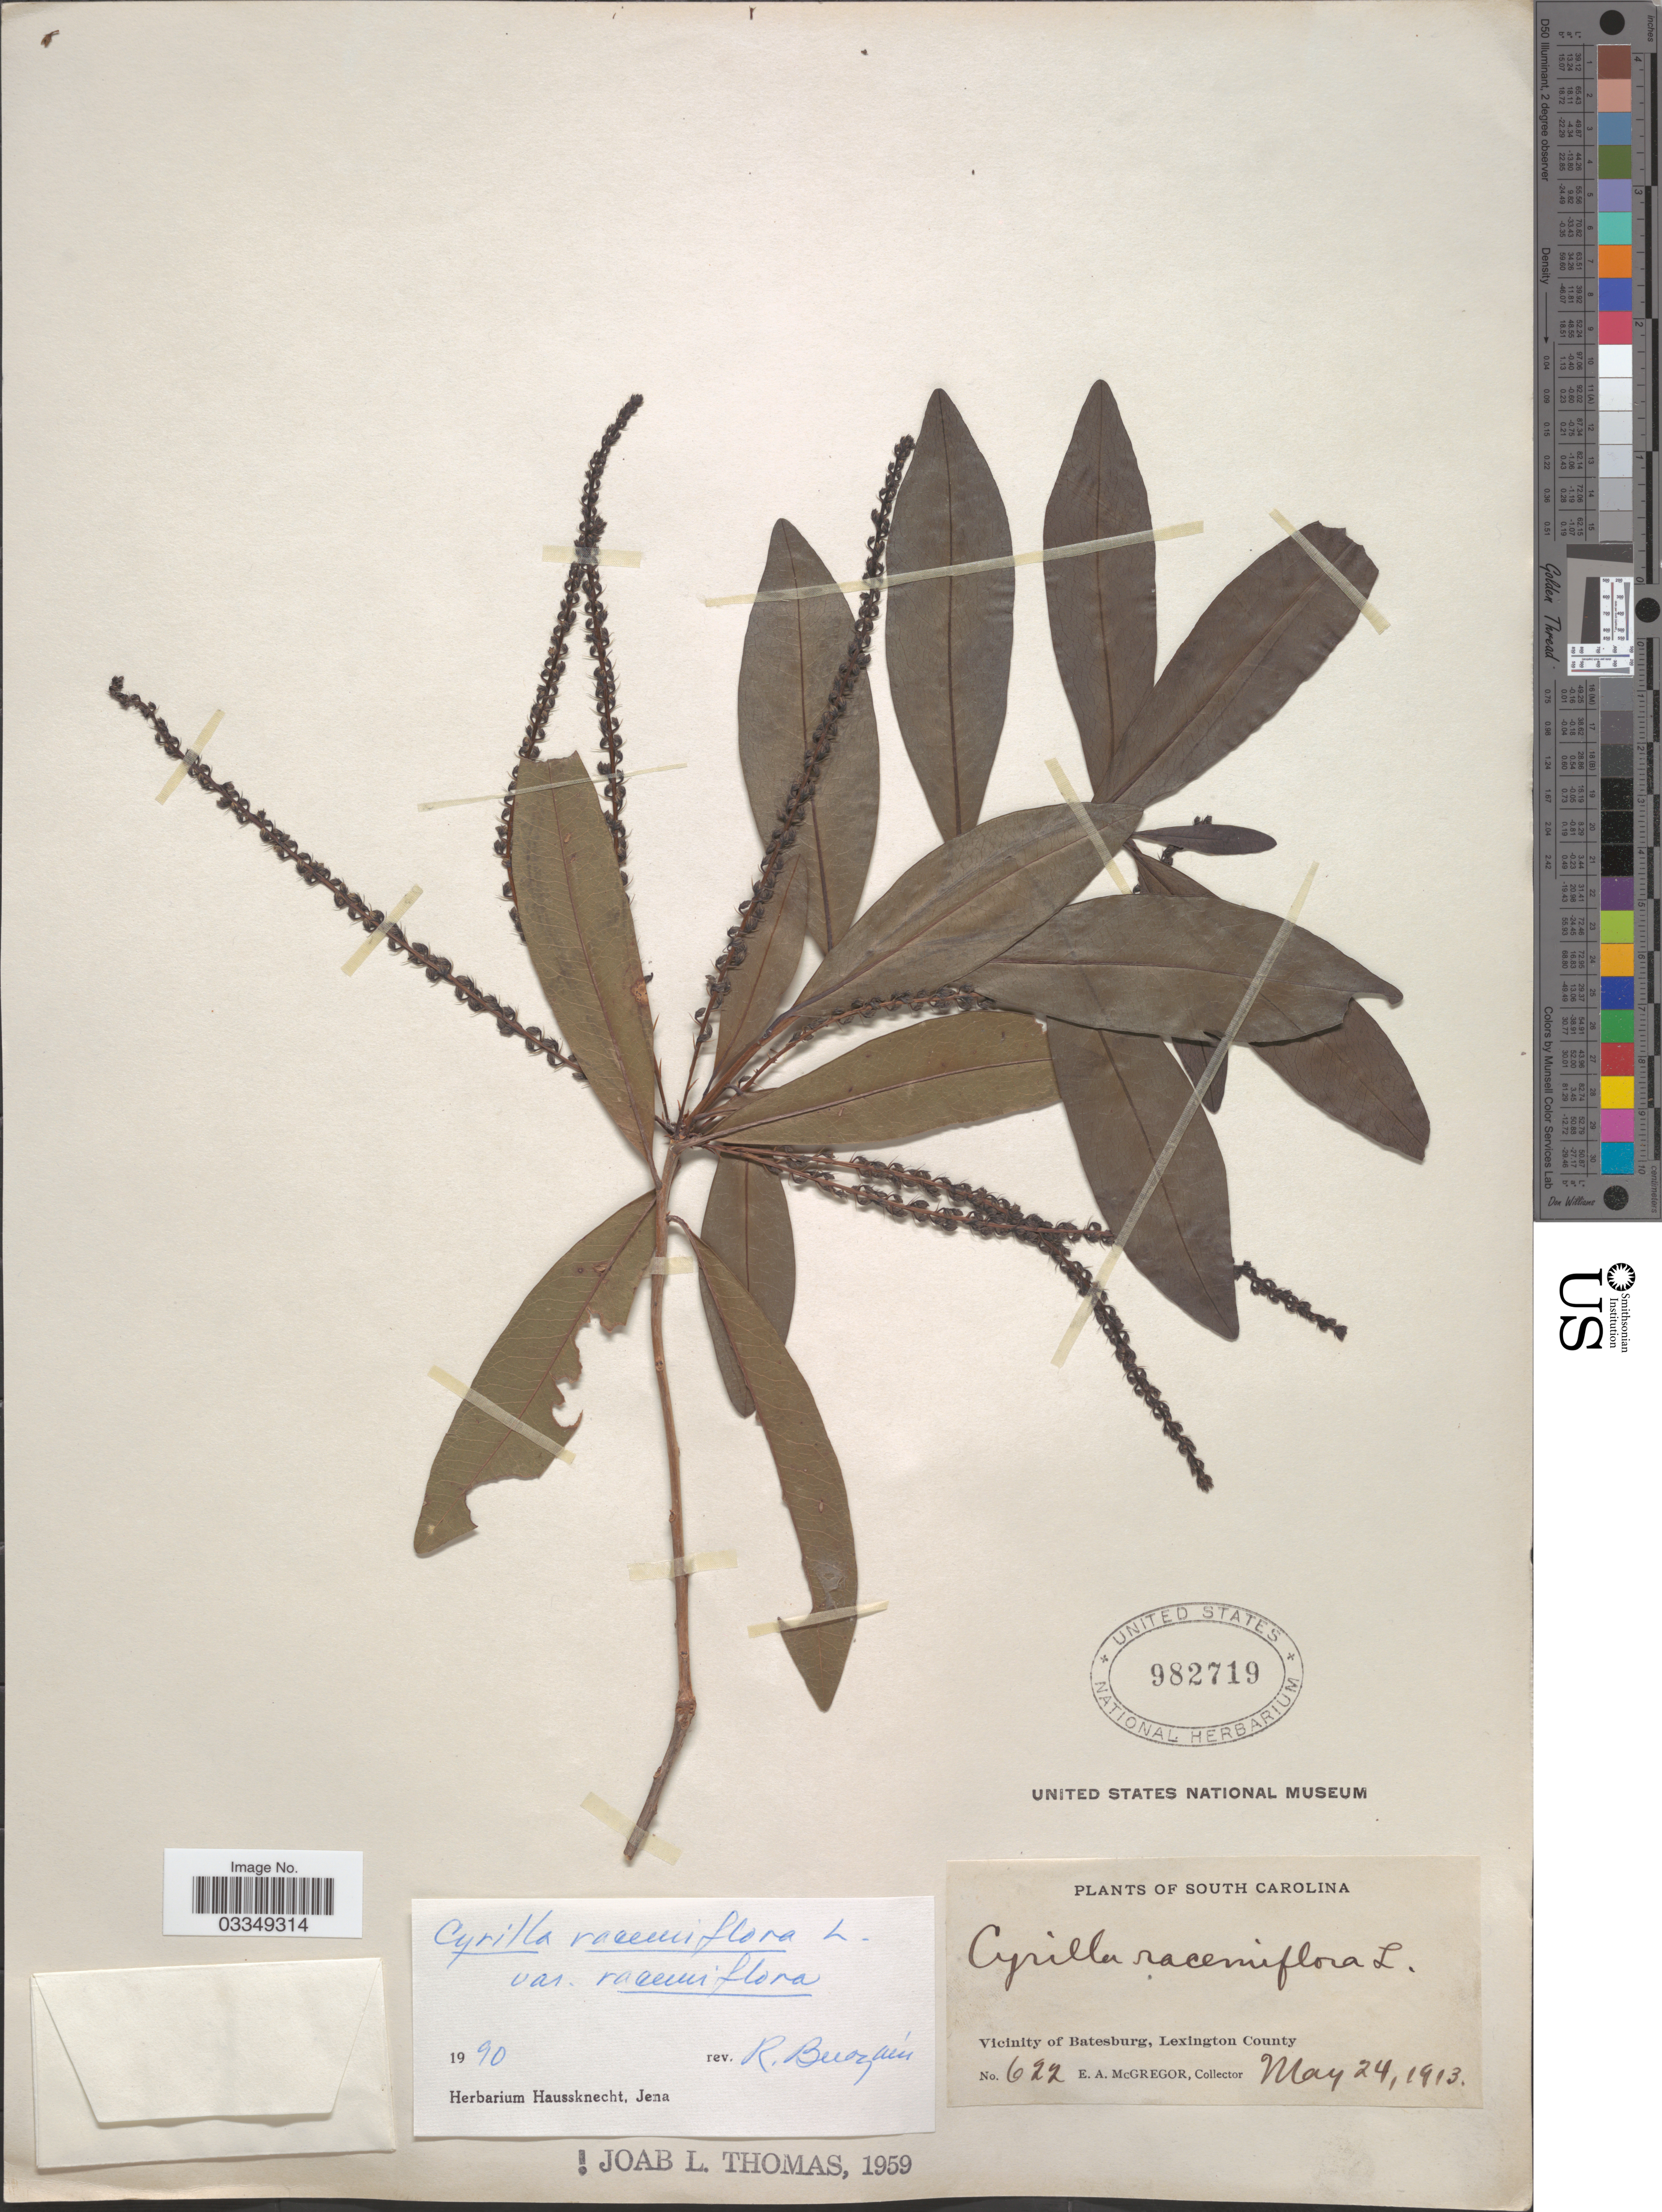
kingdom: Plantae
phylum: Tracheophyta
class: Magnoliopsida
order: Ericales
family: Cyrillaceae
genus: Cyrilla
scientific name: Cyrilla racemiflora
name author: L.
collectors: E. A. McGregor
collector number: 622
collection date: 1913-05-24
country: United States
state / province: South Carolina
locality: Vicinity of Batesburg, Lexington County.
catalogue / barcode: US 982719